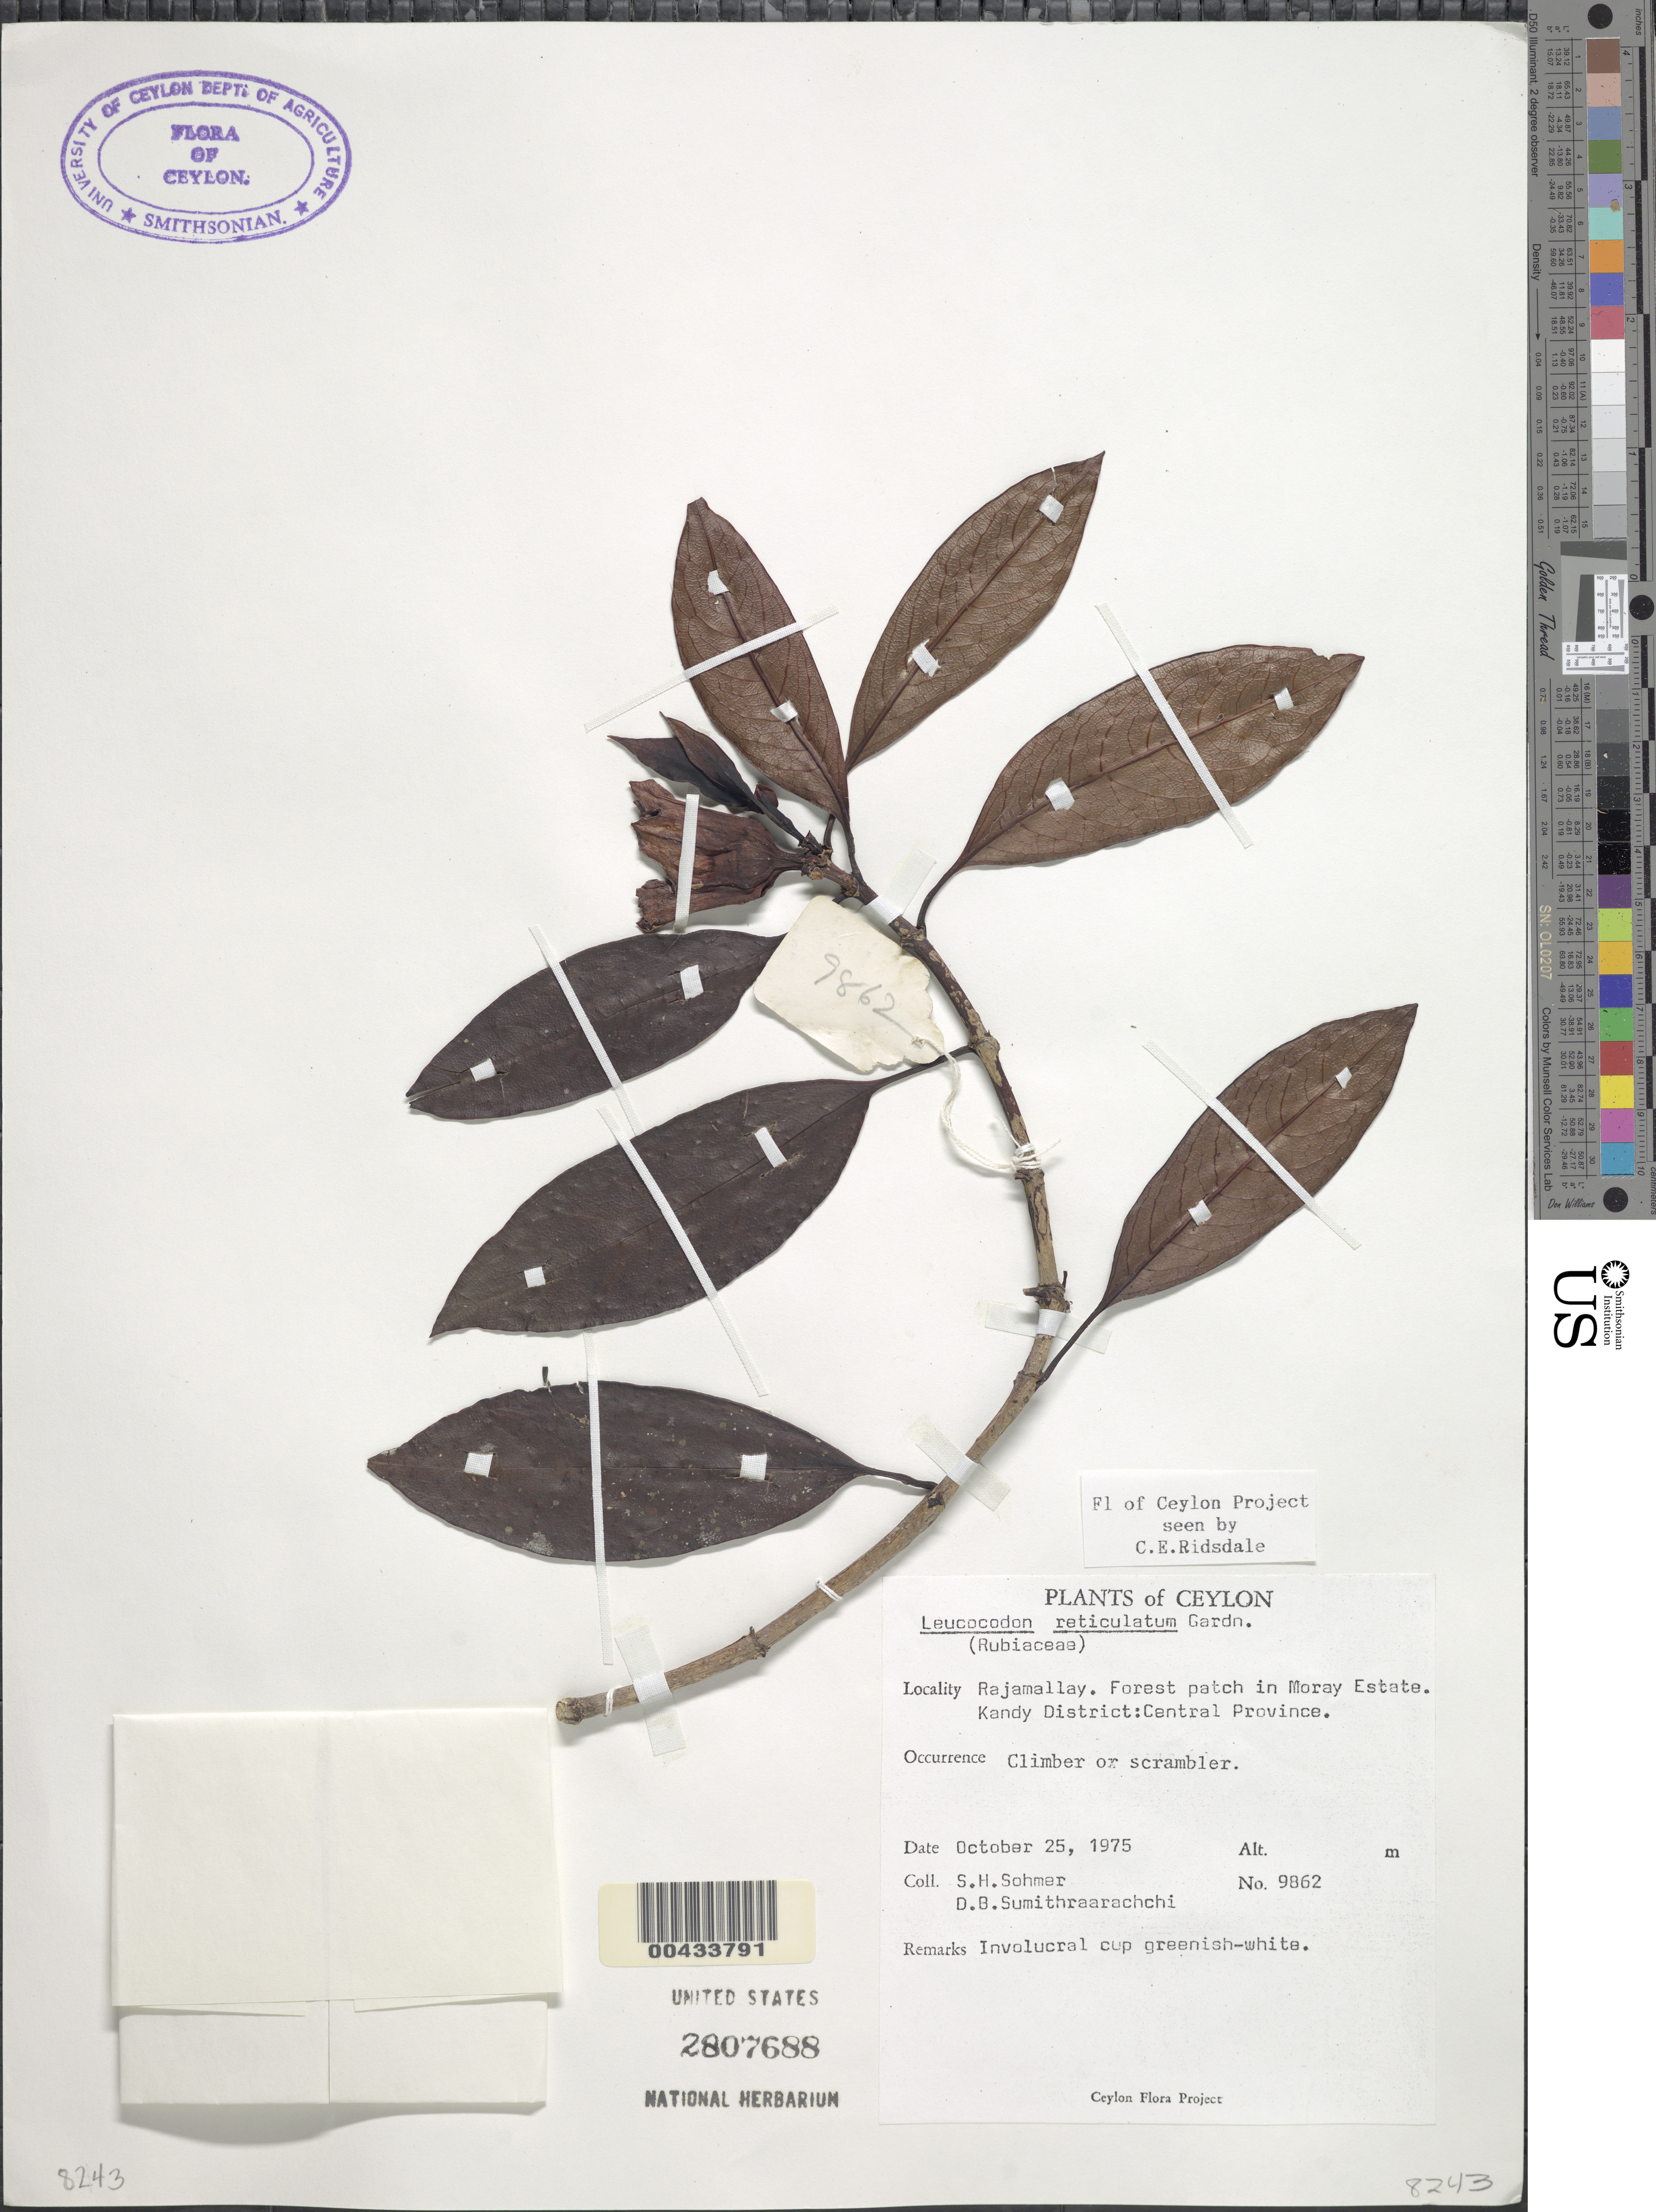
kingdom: Plantae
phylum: Tracheophyta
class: Magnoliopsida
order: Gentianales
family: Rubiaceae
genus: Leucocodon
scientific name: Leucocodon reticulatum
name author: Gardner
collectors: S. H. Sohmer & D. B. Sumithraarachchi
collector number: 9862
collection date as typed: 25 Oct 1975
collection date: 1975-10-25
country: Sri Lanka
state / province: Central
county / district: Kandy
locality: Rajamallay, in Moray Estate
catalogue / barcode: US 2807688